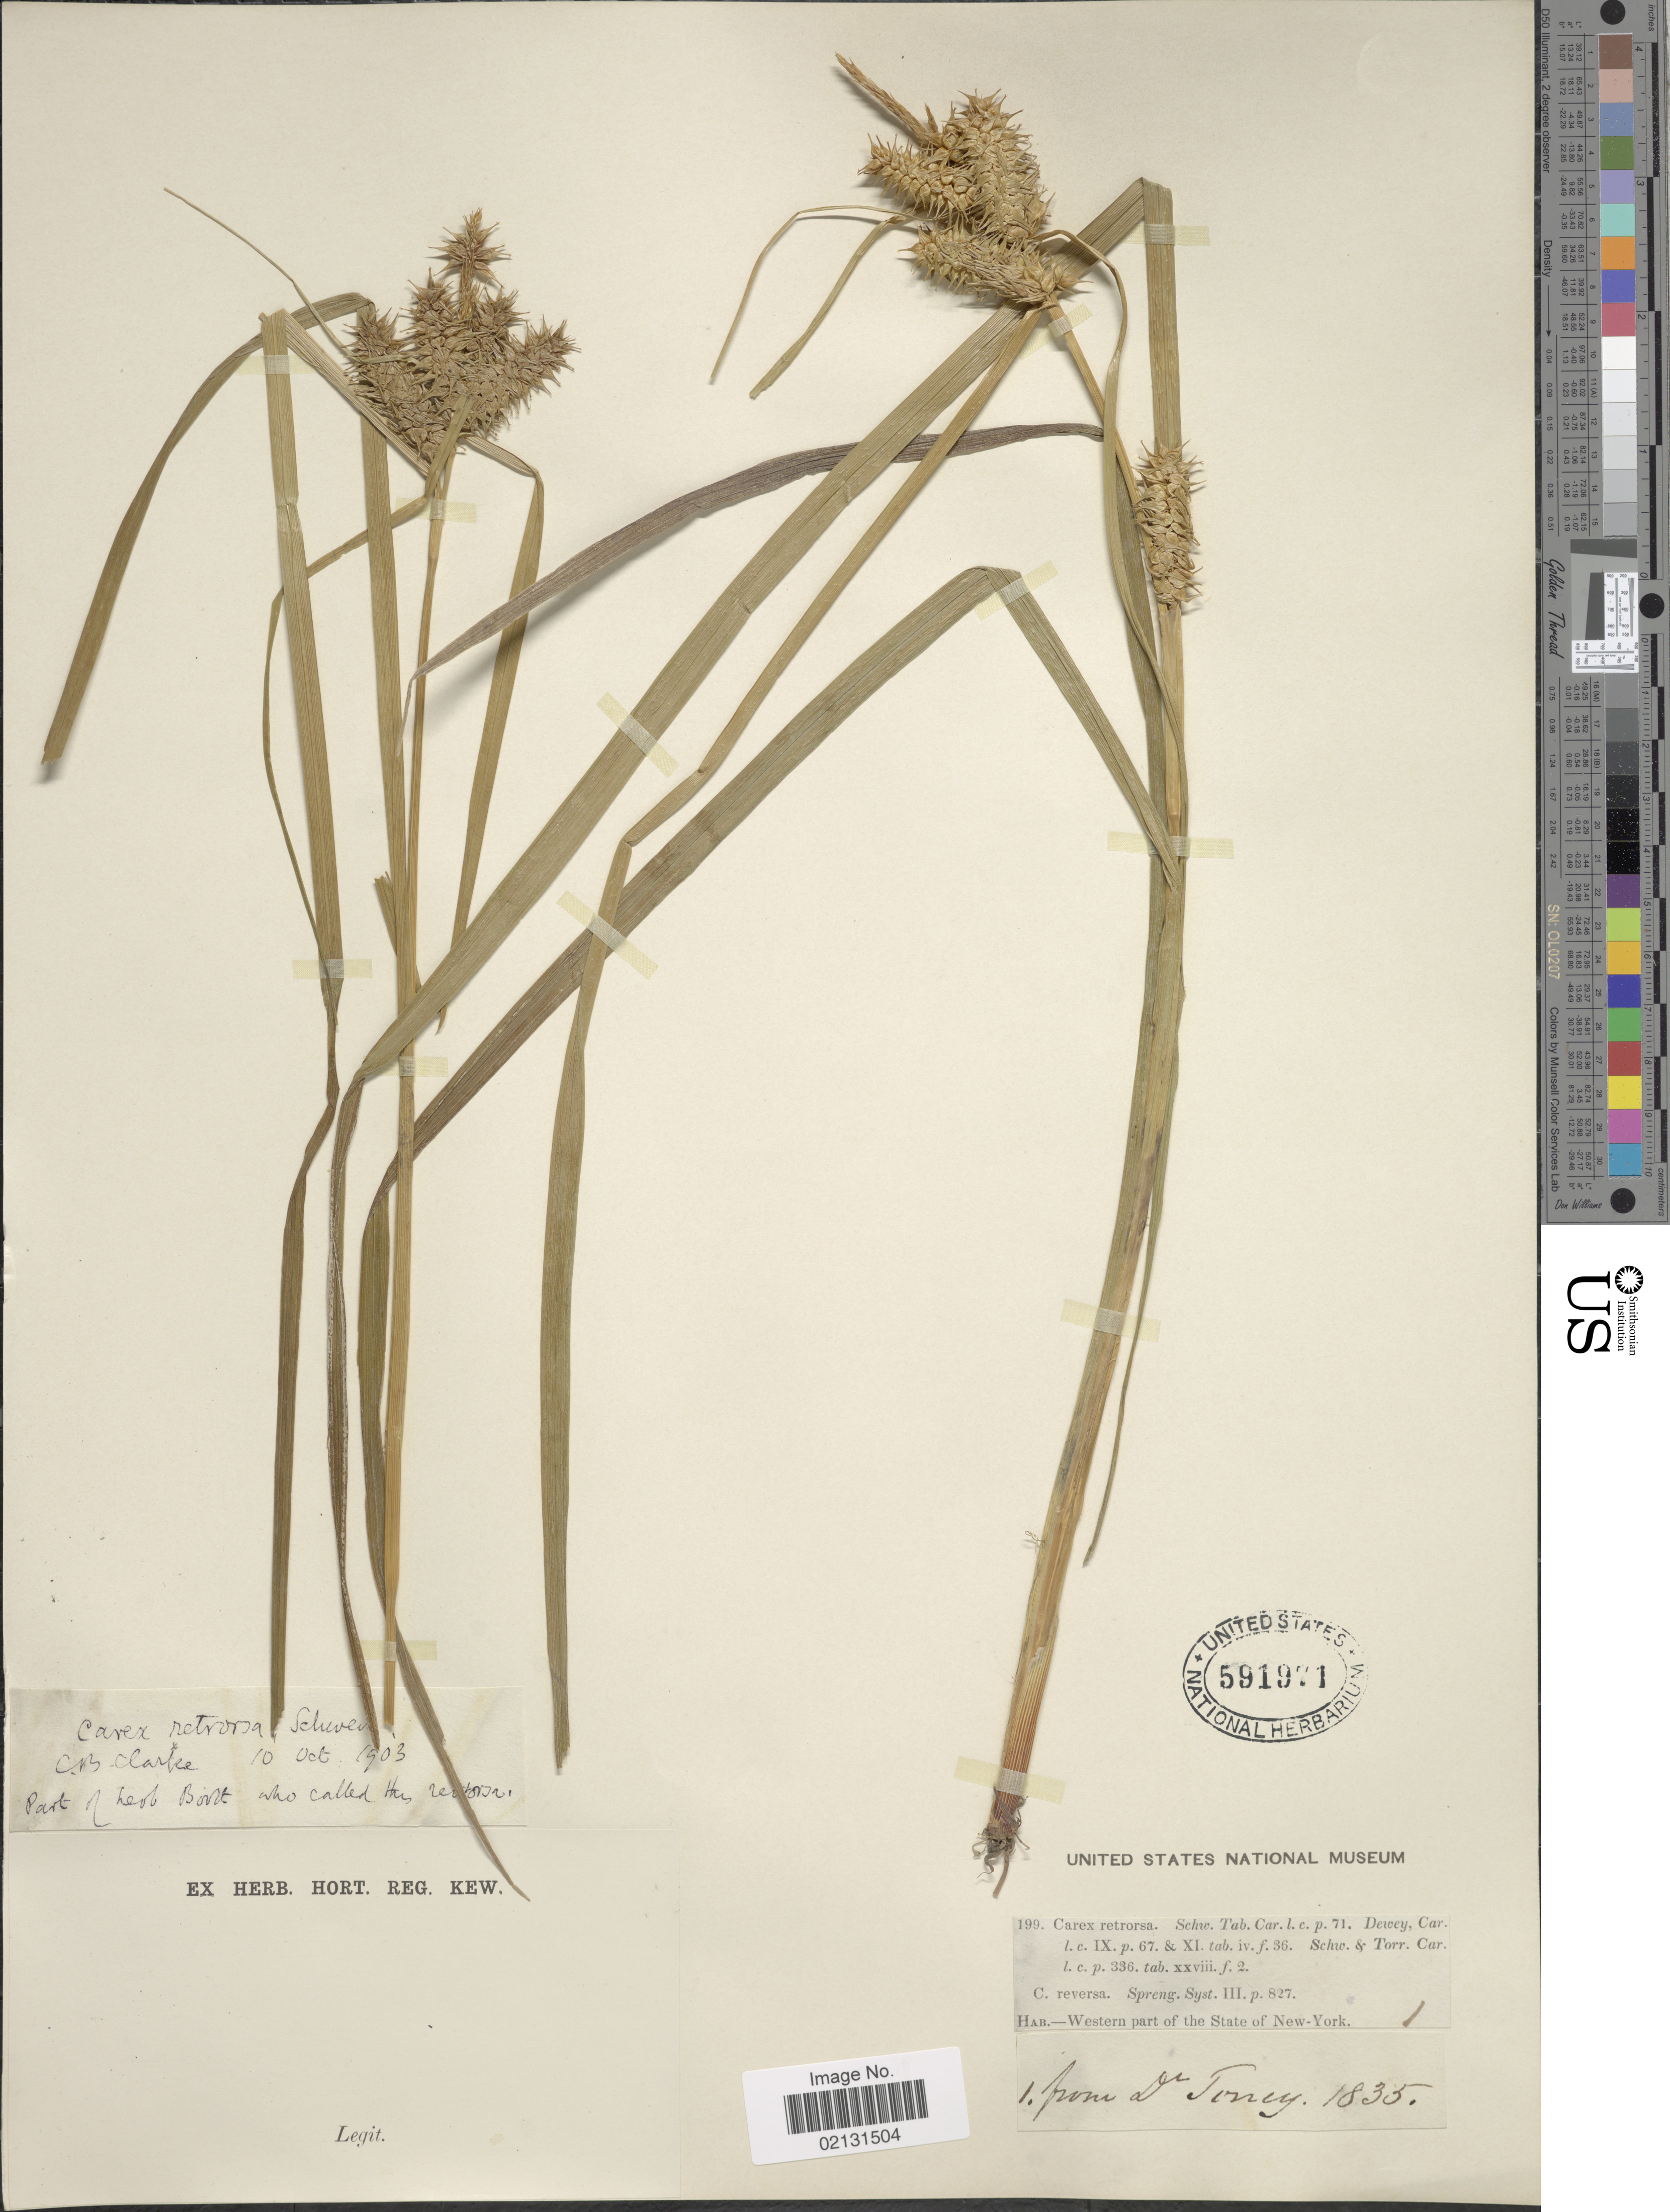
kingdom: Plantae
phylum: Tracheophyta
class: Liliopsida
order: Poales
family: Cyperaceae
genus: Carex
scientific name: Carex retrorsa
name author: Schwein.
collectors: ex herb. Hort. Reg. Kew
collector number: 199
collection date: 1835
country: United States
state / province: New York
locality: Western part of the State of New York.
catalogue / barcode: US 591971